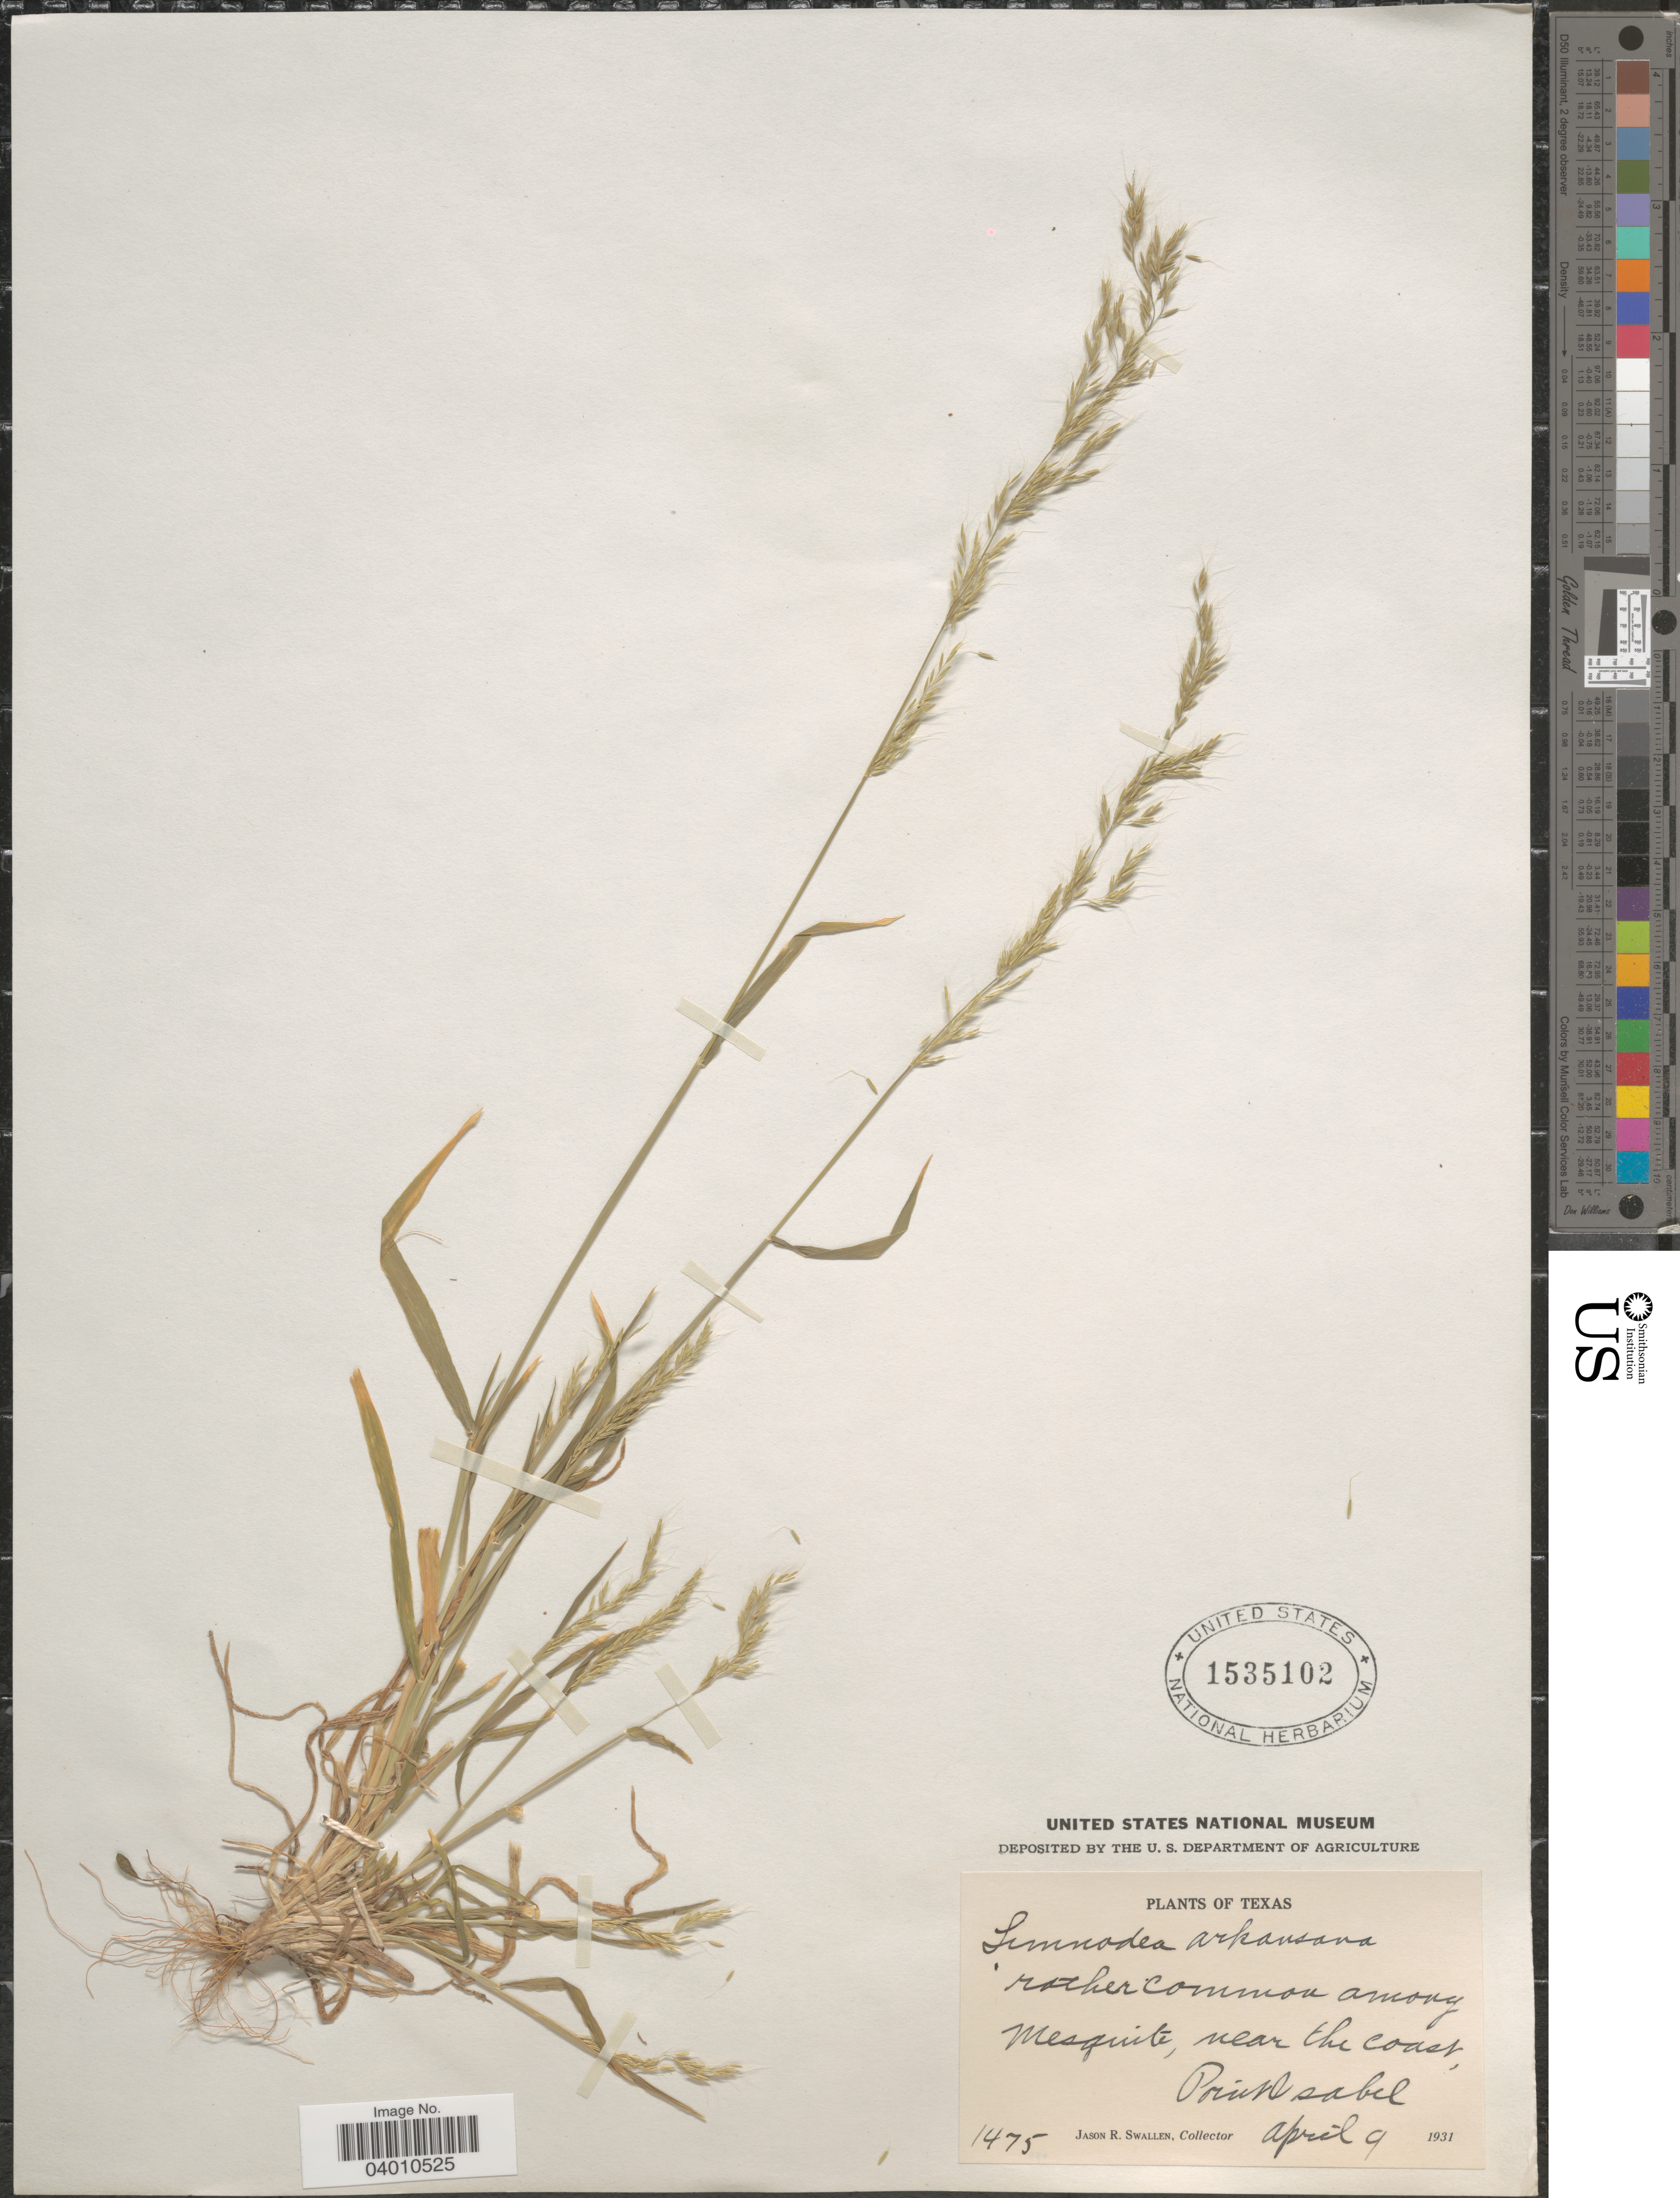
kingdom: Plantae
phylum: Tracheophyta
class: Liliopsida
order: Poales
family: Poaceae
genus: Limnodea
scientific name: Limnodea arkansana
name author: (Nutt.) L.H. Dewey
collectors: J. R. Swallen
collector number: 1475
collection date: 1931-04-09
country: United States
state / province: Texas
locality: Among Mesquite, near the coast, Point sabel.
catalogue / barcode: US 1535102